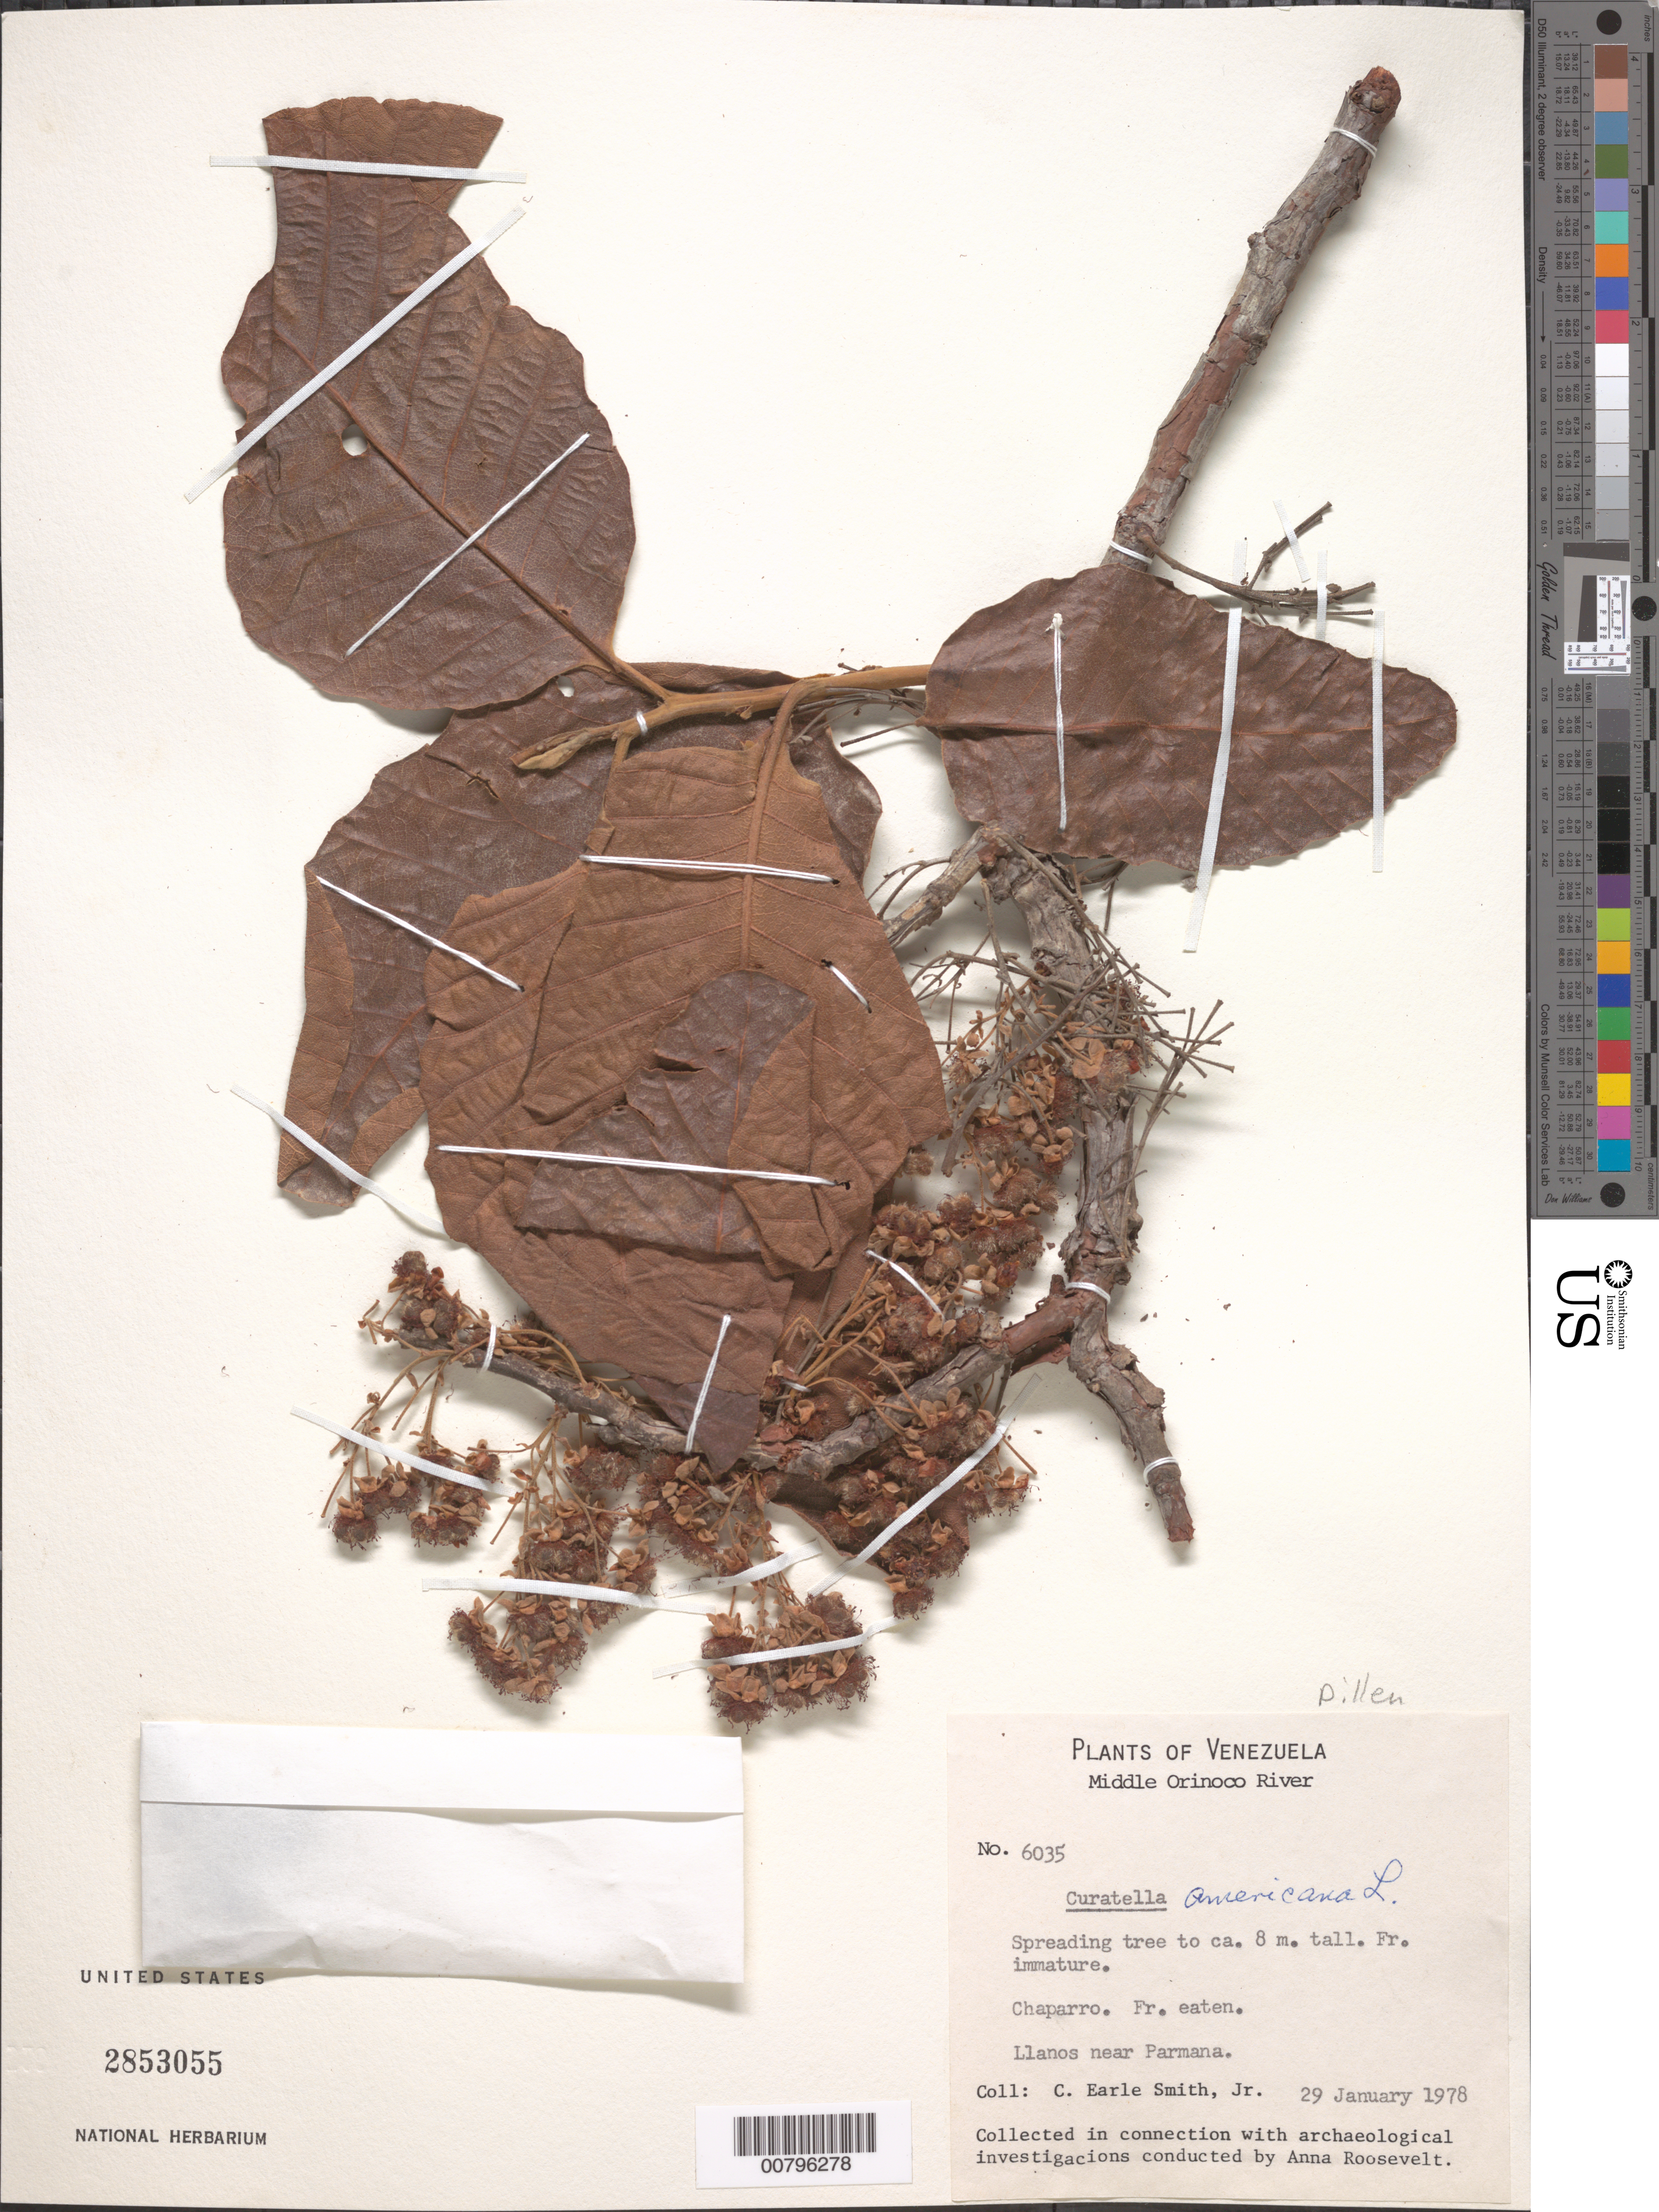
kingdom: Plantae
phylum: Tracheophyta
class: Magnoliopsida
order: Dilleniales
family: Dilleniaceae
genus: Curatella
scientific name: Curatella americana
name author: L.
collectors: C. E. Smith Jr.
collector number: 6035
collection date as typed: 29-Jan-78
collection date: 1978-01-29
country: Venezuela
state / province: Bolívar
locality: Middle Orinoco River, near Parmana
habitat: Llanos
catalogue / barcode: US 2853055